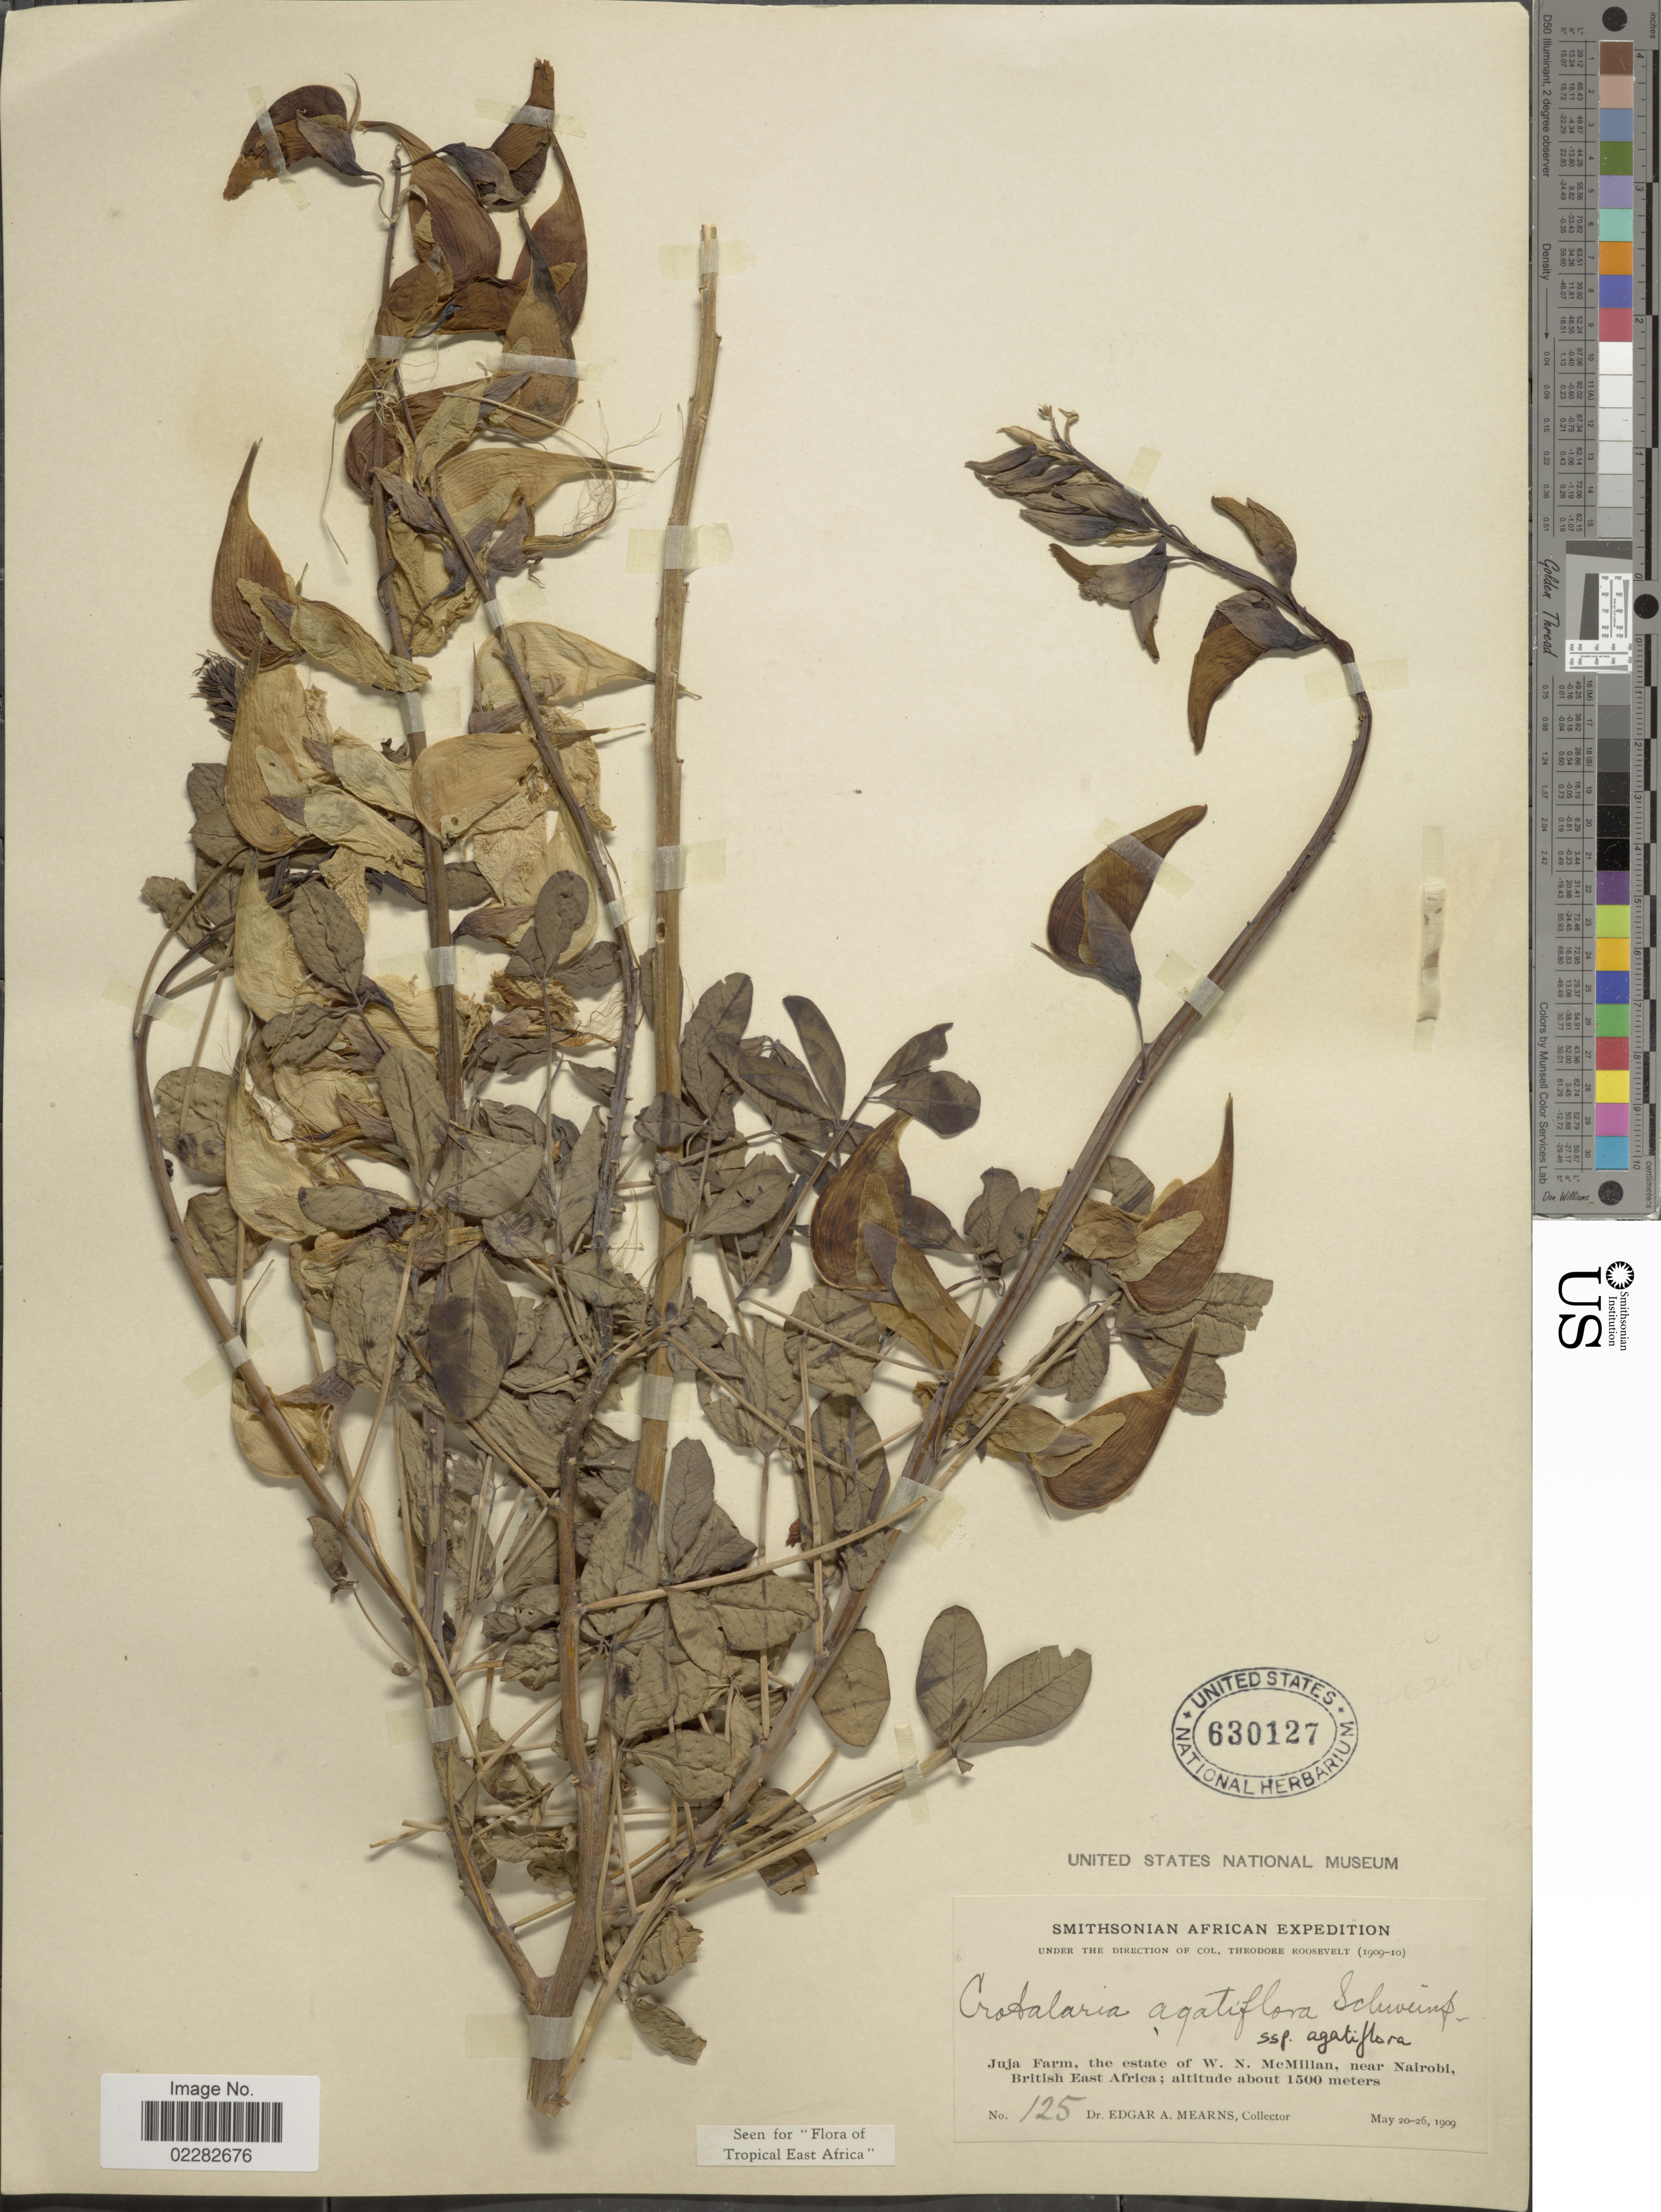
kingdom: Plantae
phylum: Tracheophyta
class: Magnoliopsida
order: Fabales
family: Fabaceae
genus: Crotalaria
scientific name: Crotalaria agatiflora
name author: Schweinf.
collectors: E. A. Mearns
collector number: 125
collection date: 1909-05-20/1909-05-26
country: Kenya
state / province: Nairobi Area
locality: Juja Farm, the estate of W.n. McMillan, near Nairobi, British East Africa.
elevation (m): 1500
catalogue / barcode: US 630127